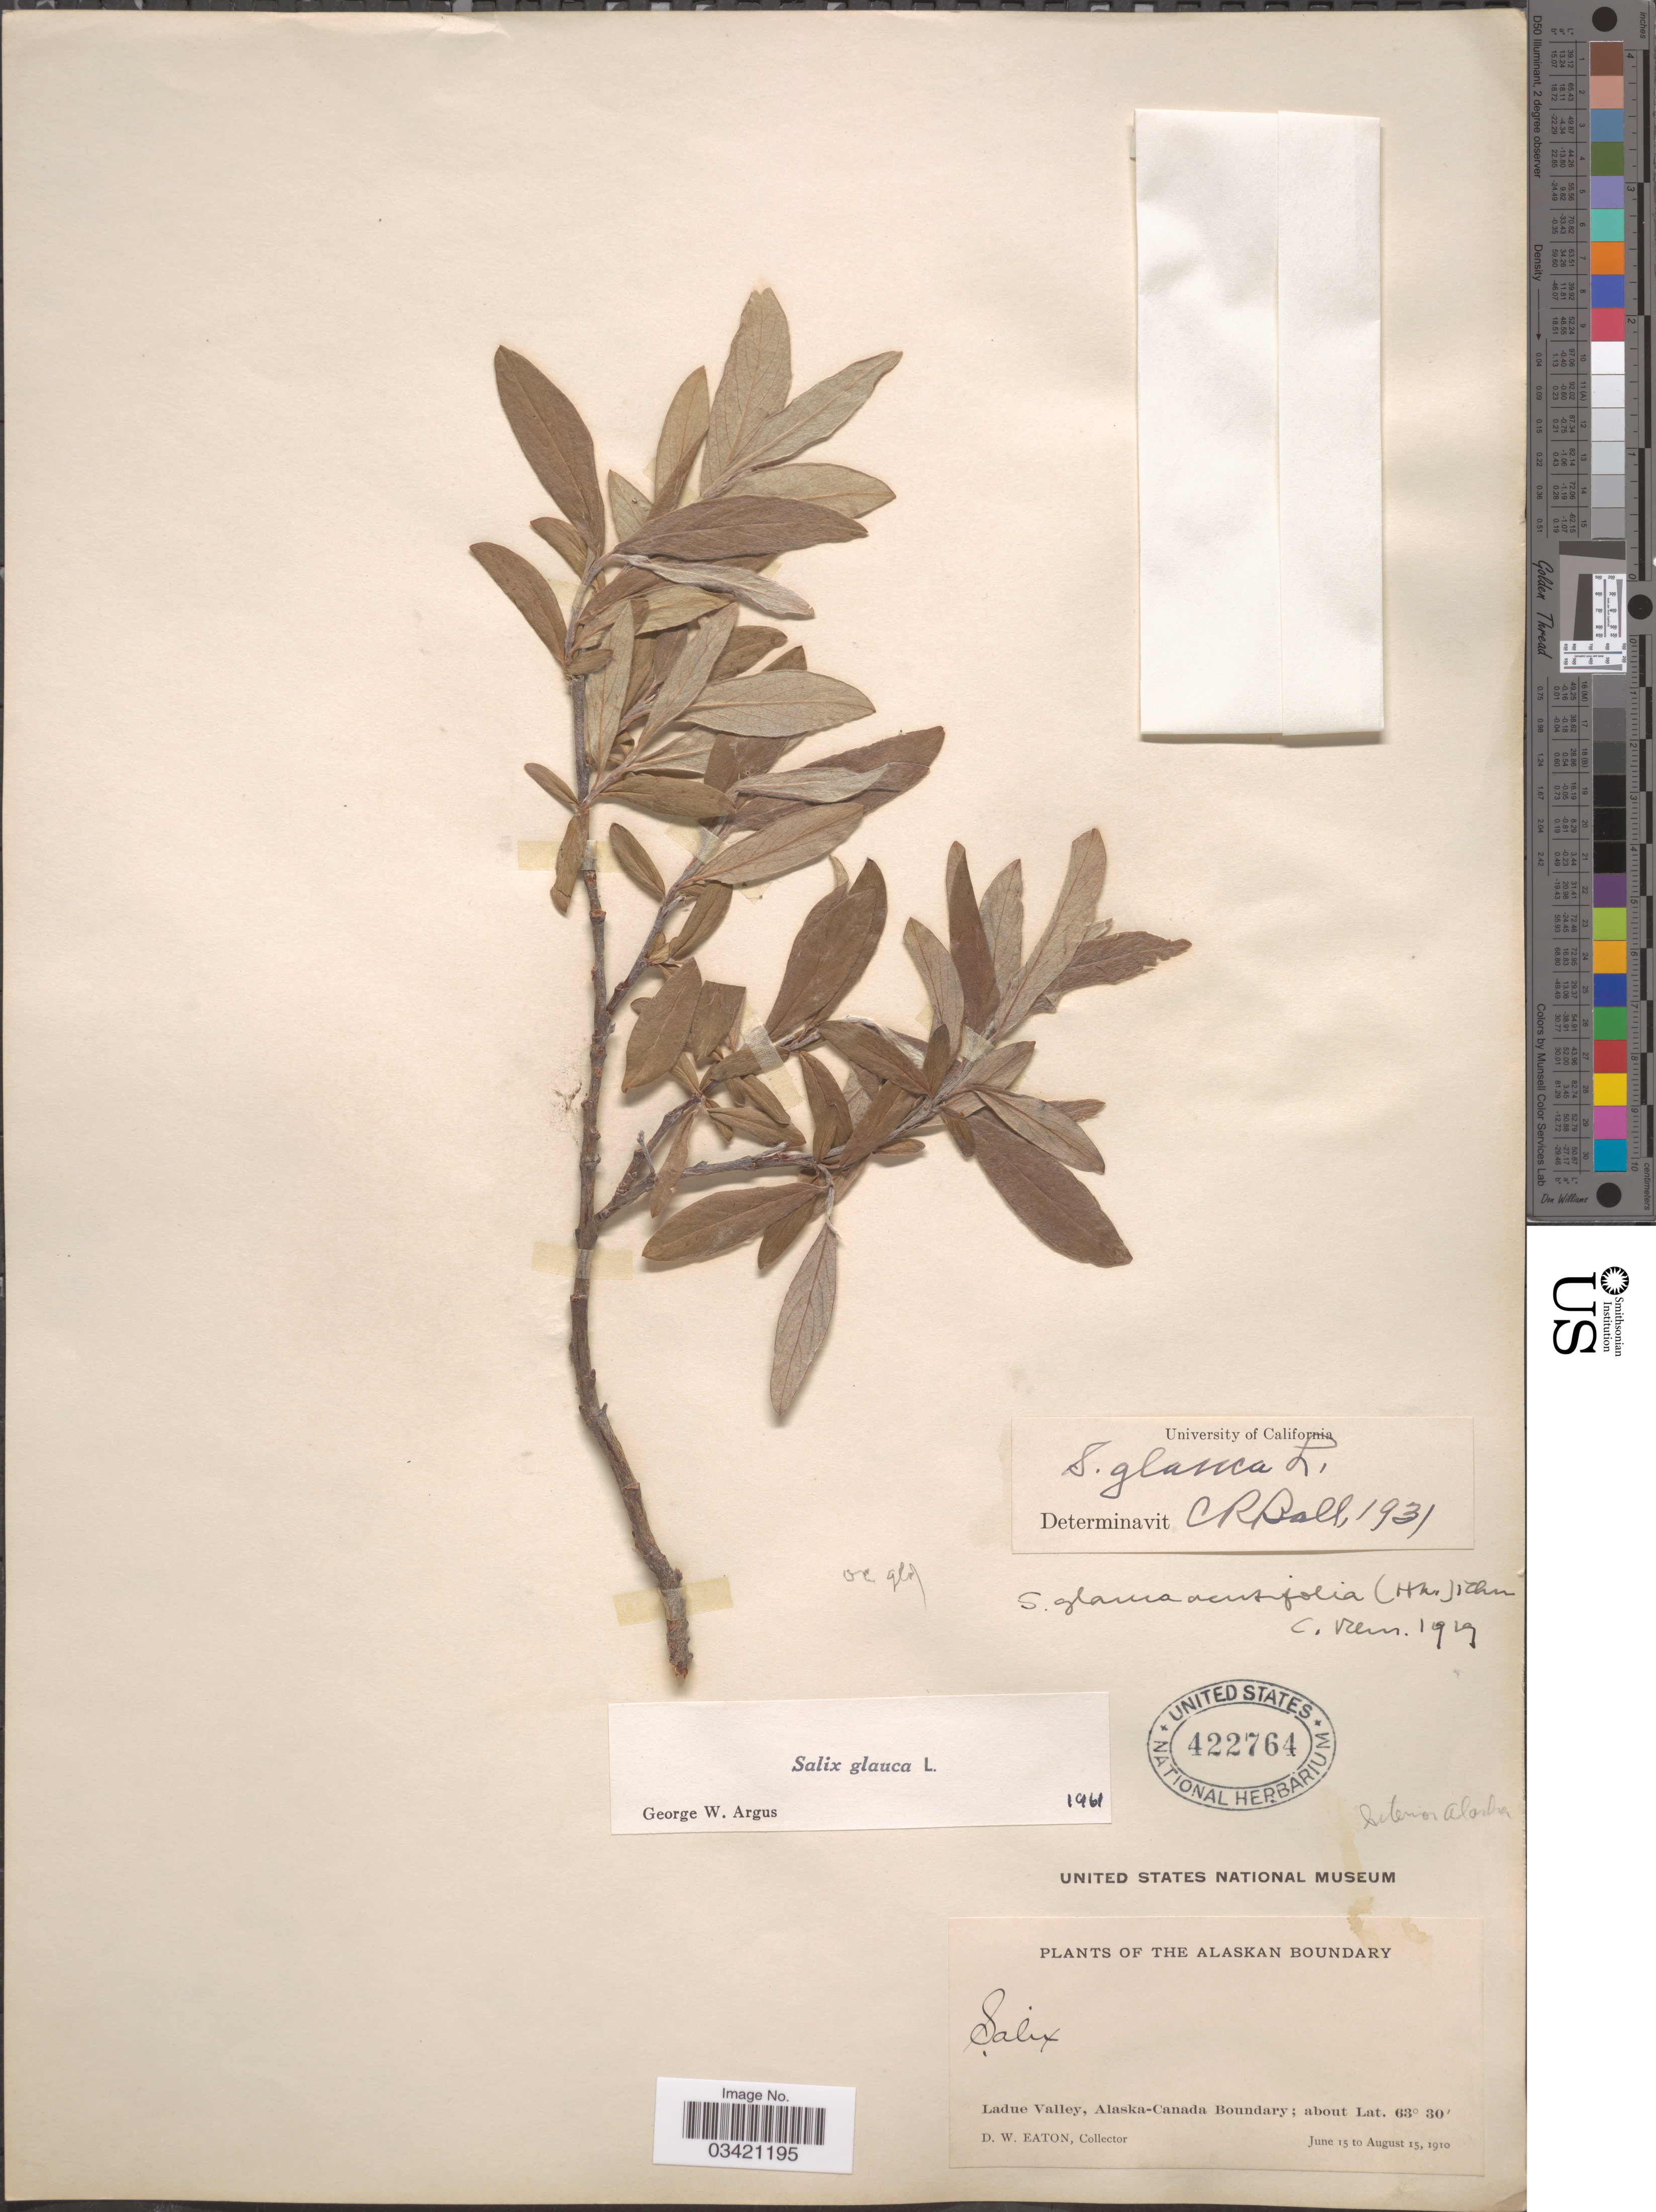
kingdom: Plantae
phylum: Tracheophyta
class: Magnoliopsida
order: Malpighiales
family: Salicaceae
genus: Salix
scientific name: Salix glauca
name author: L.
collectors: D. Eaton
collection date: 1910-06-15/1910-08-15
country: United States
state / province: Alaska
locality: Alaskan Boundary. Ladue Valley, Alaska-Canada Boundary.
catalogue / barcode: US 422764